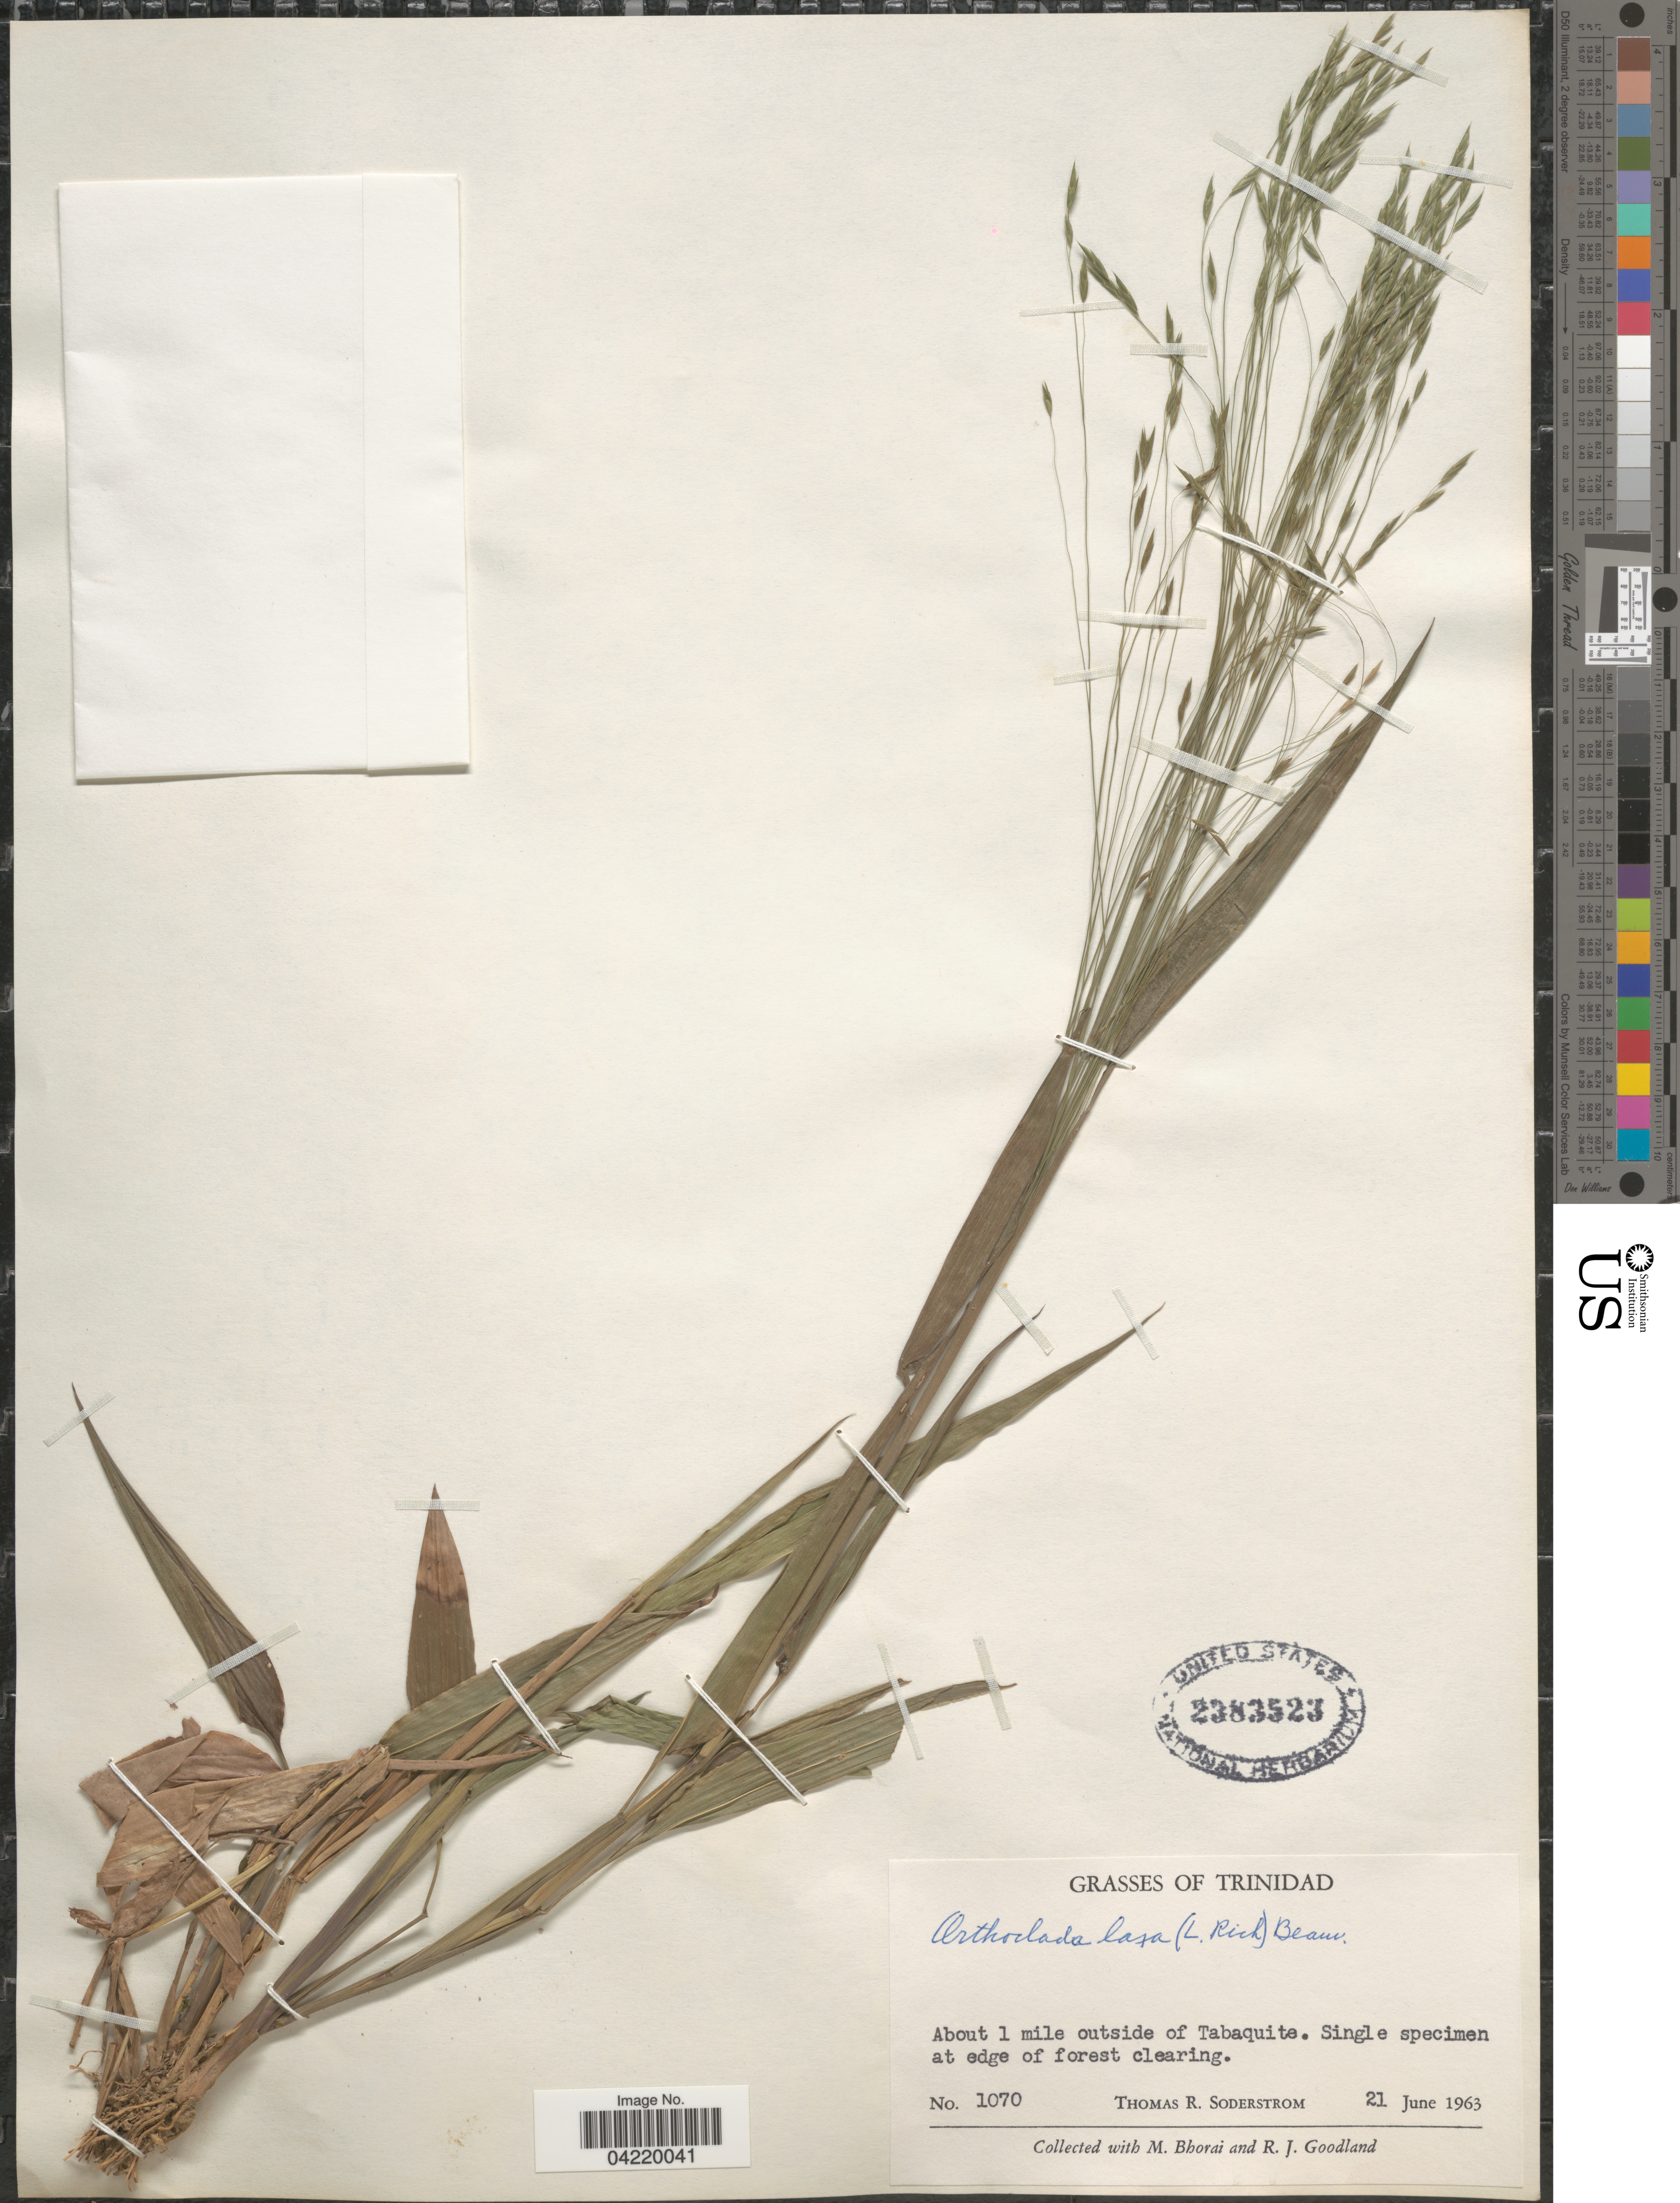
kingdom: Plantae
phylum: Tracheophyta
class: Liliopsida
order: Poales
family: Poaceae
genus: Orthoclada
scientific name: Orthoclada laxa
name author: P. Beauv.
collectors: T. R. Soderstrom, M. Bhorai & R. Goodland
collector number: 1070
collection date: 1963-06-21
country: Trinidad and Tobago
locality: Trinidad. About 1 mile outside of Tabaquite. At edge of forest clearing.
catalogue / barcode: US 2383523